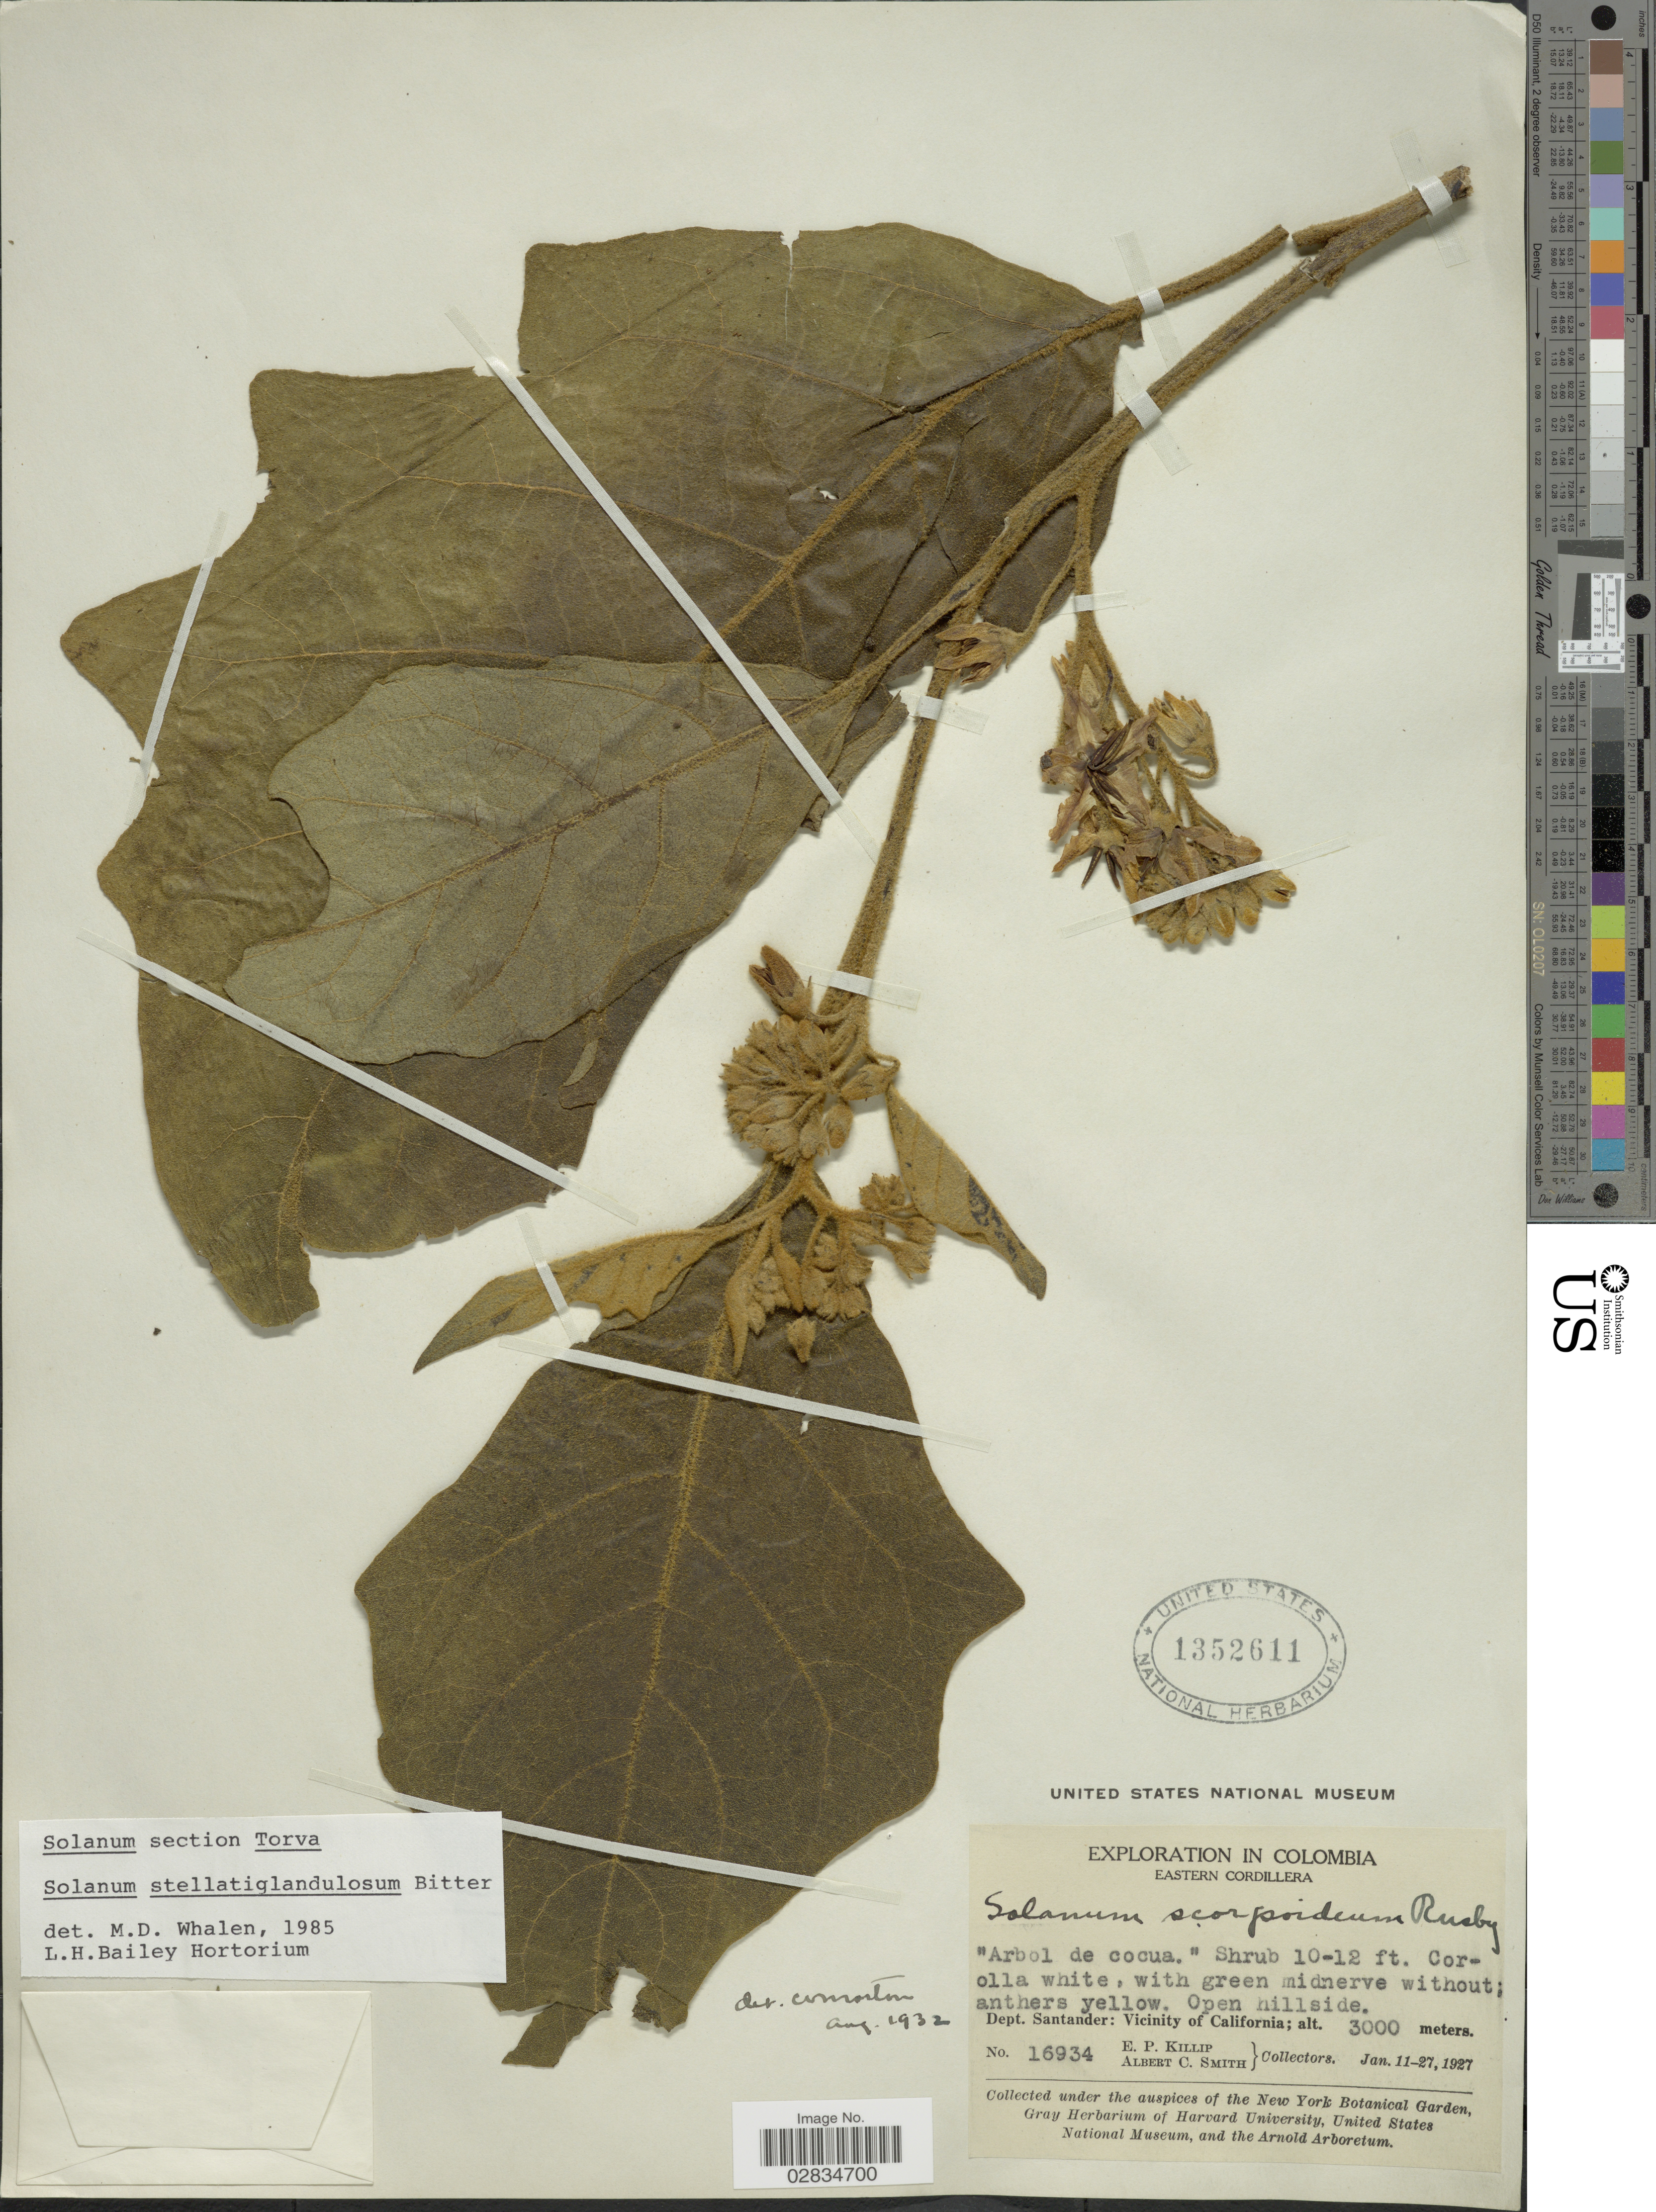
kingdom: Plantae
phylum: Tracheophyta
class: Magnoliopsida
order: Solanales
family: Solanaceae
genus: Solanum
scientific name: Solanum stellatiglandulosum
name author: Bitter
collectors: E. P. Killip & A. C. Smith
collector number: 16934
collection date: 1927-01-11/1927-01-27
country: Colombia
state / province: Santander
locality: Eastern Cordillera, Dept. Santander: Vicinity of California.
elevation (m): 3000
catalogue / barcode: US 1352611